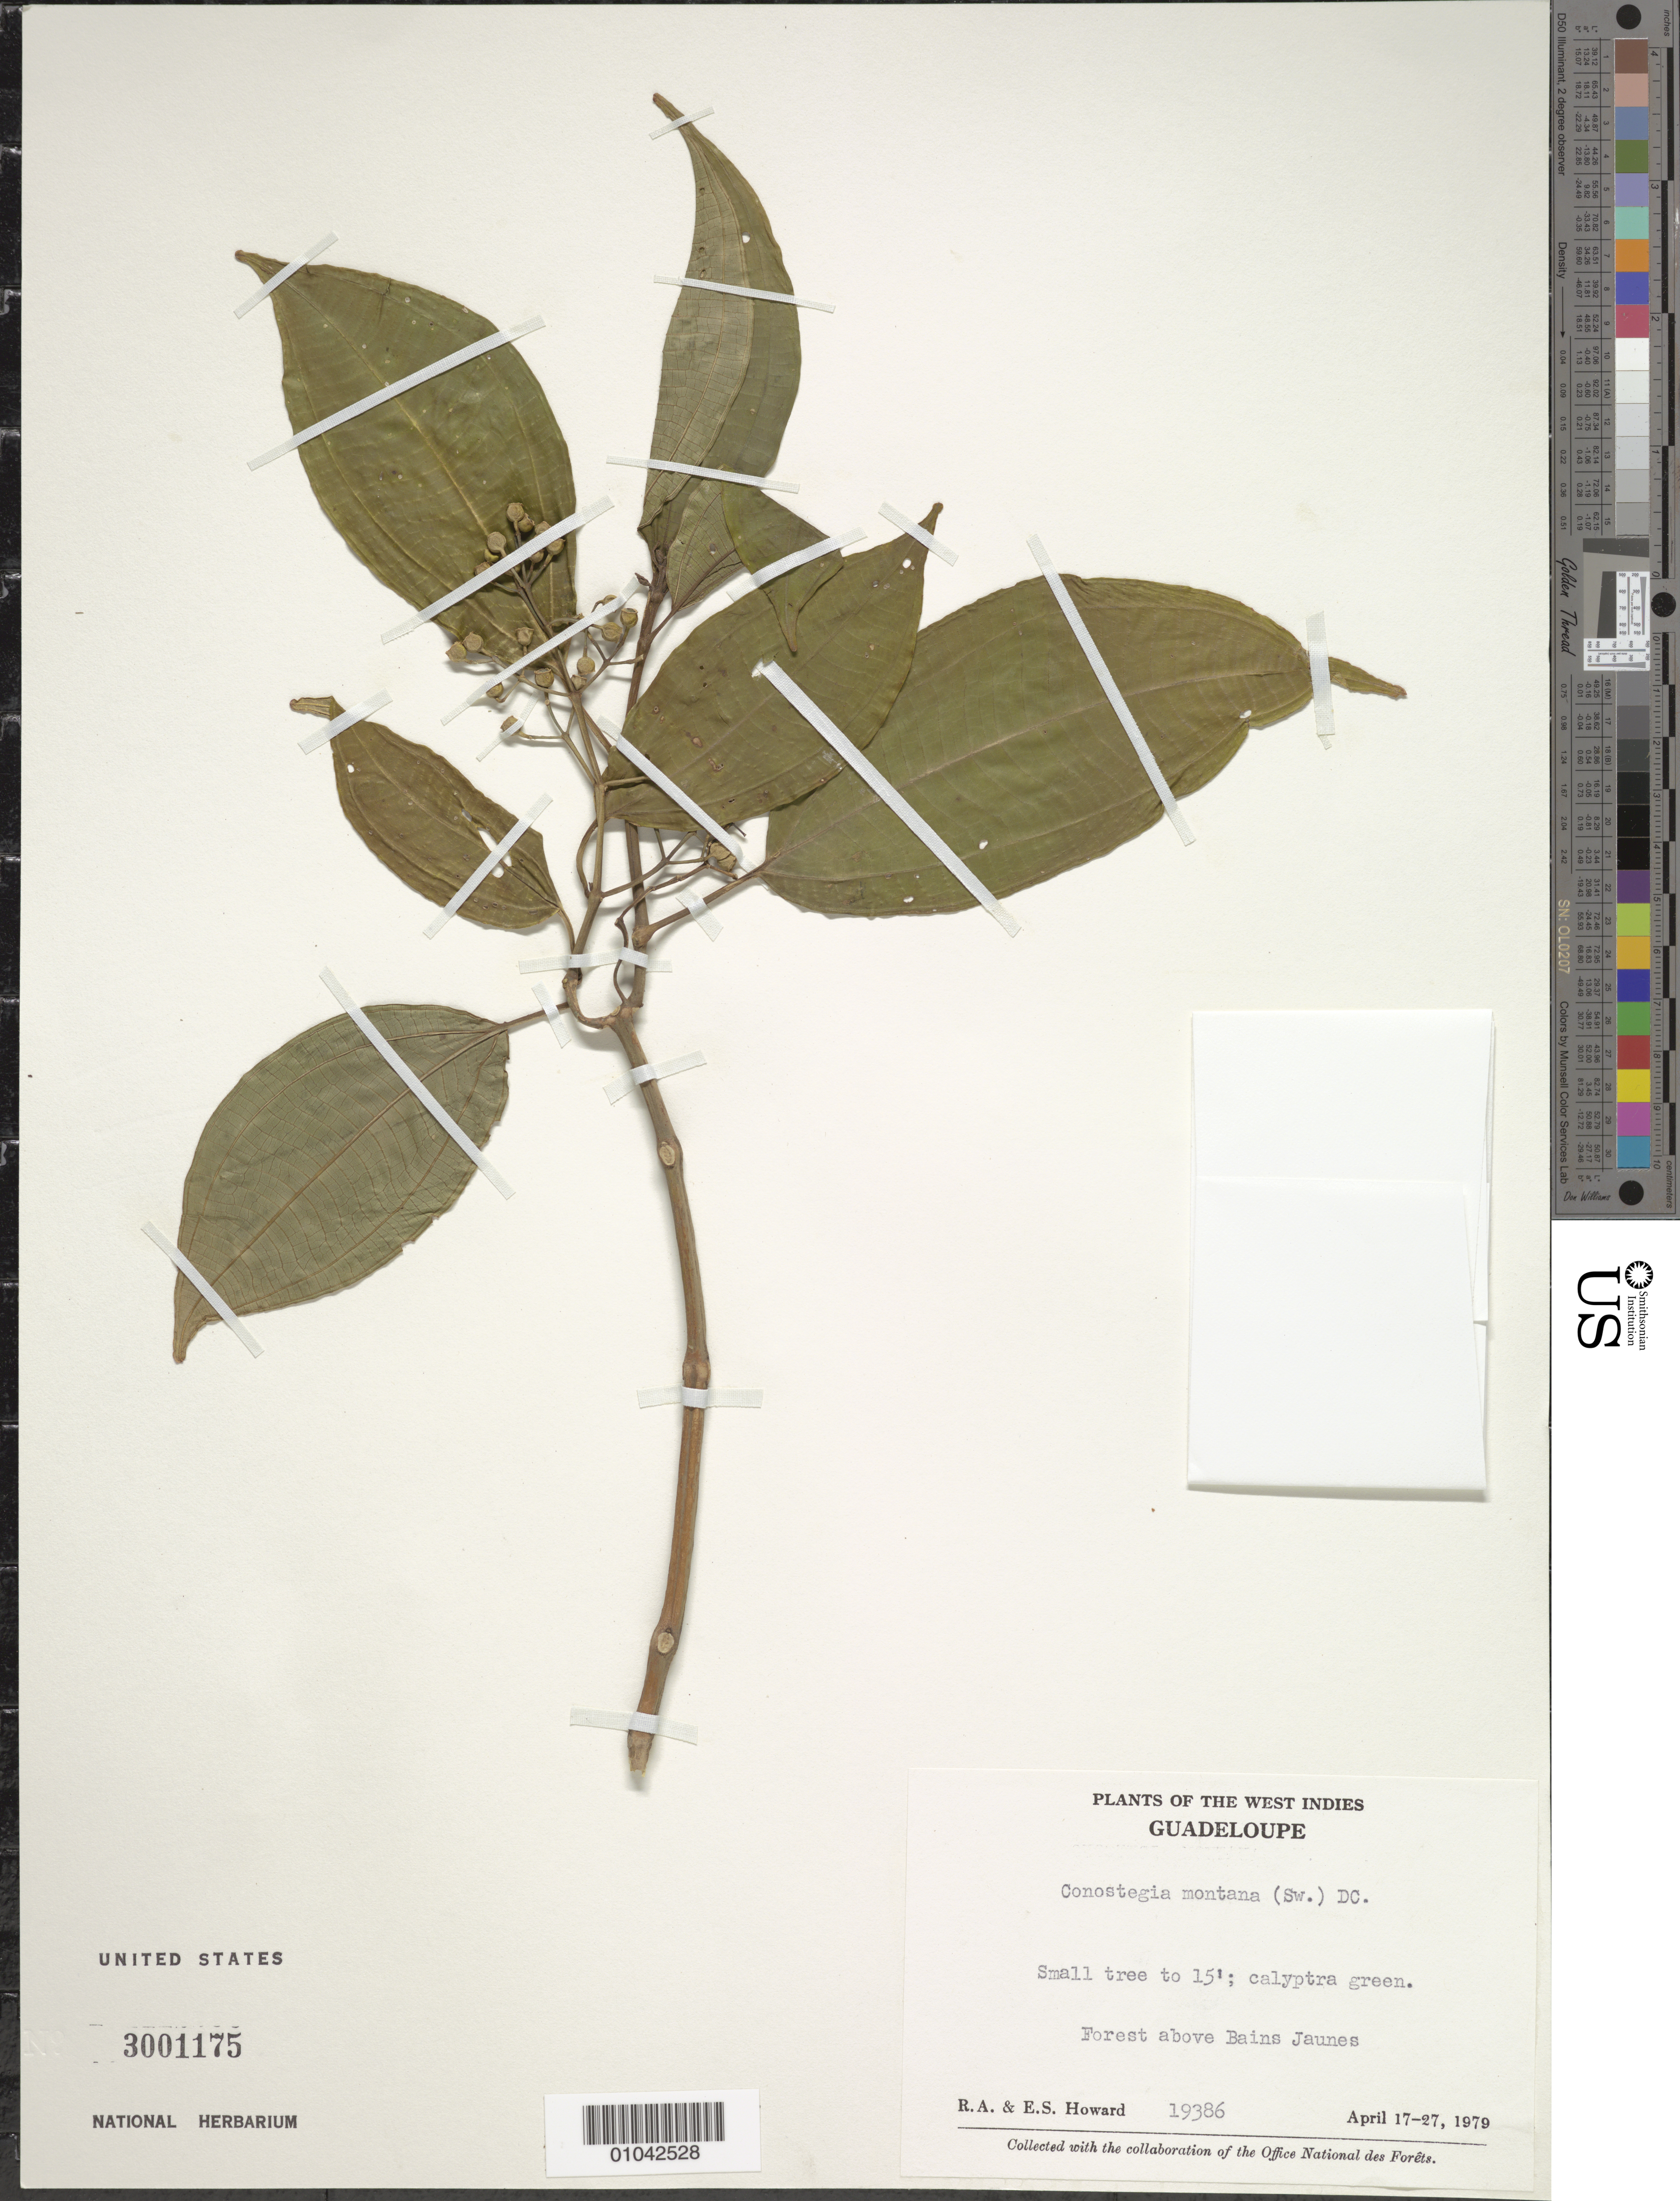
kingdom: Plantae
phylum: Tracheophyta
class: Magnoliopsida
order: Myrtales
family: Melastomataceae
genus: Conostegia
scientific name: Conostegia montana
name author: (Sw.) D. Don ex DC.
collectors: R. A. Howard & E. S. Howard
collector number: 19386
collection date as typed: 17 Apr 1979 to 27 Apr 1979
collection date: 1979-04-17/1979-04-27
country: Guadeloupe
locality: Forest above Bains Jaunes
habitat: Forest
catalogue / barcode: US 3001175